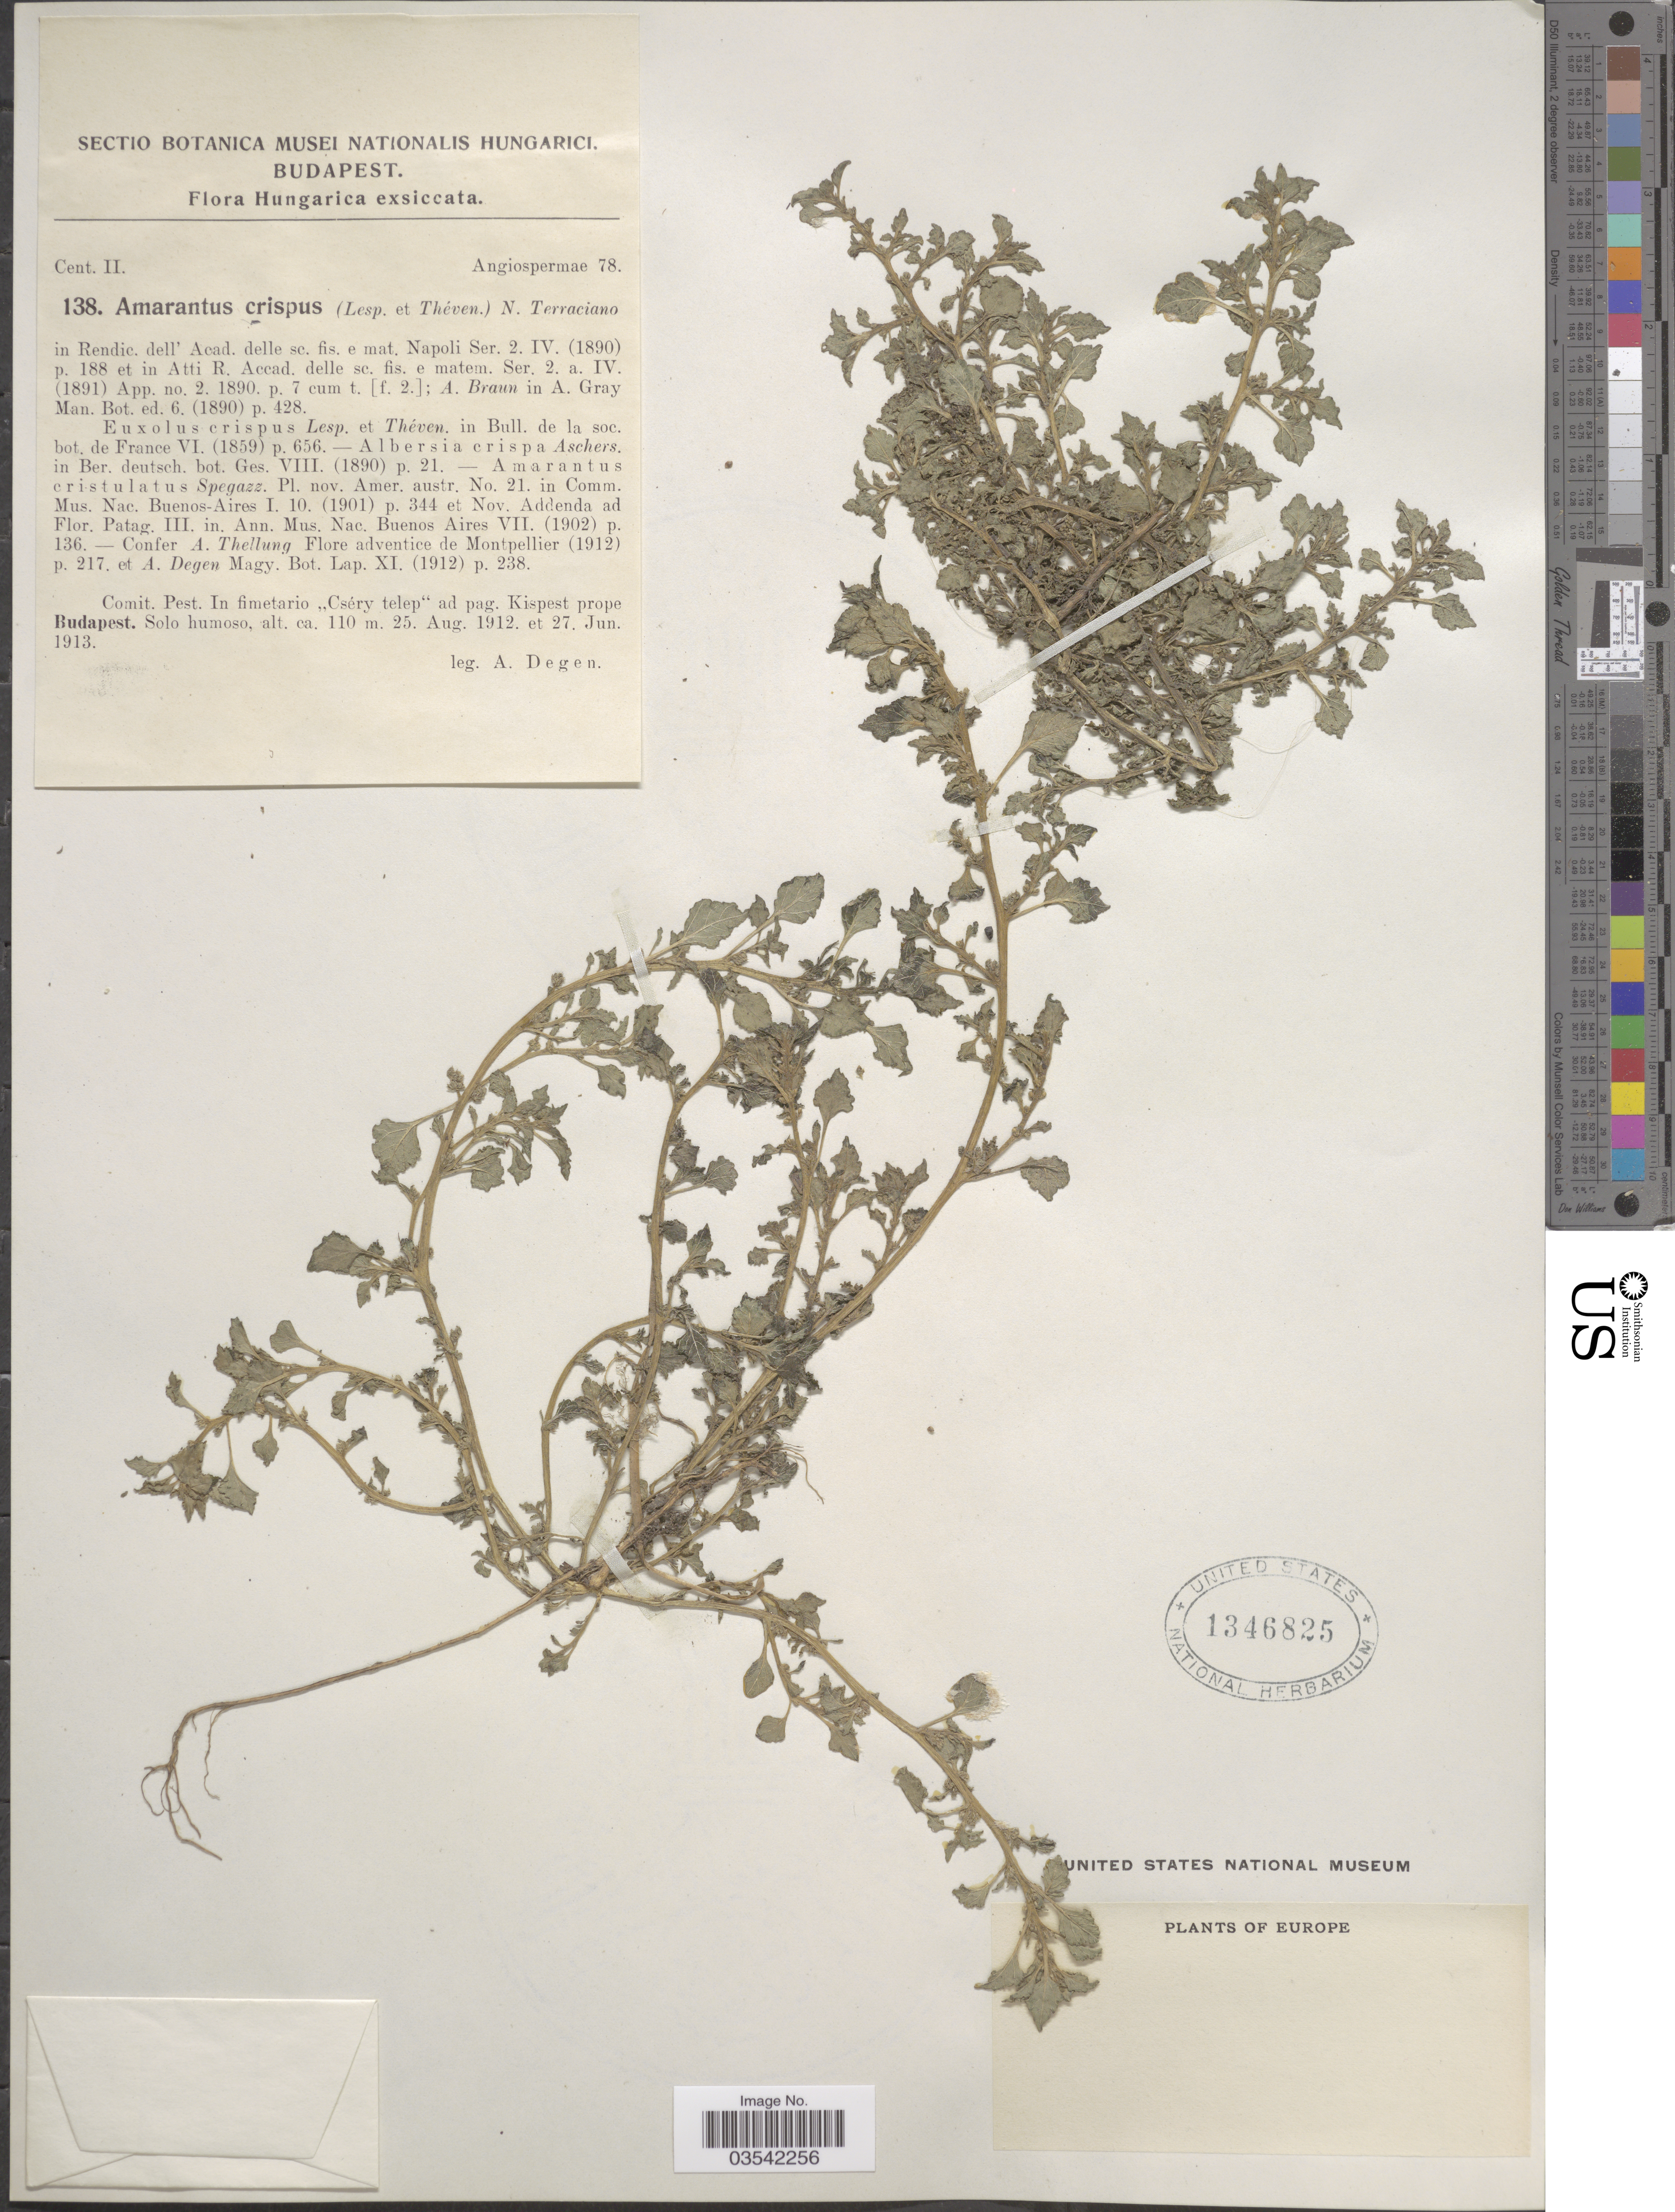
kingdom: Plantae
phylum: Tracheophyta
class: Magnoliopsida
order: Caryophyllales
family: Amaranthaceae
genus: Amaranthus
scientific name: Amaranthus crispus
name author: (Lesp. & Thévenau) A. Braun ex J.M. Coult. & S. Watson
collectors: A. Degen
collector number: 138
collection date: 1912-08-25/1913-06-27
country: Hungary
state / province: Budapest, Capital District of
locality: Hungarica. Comit. Pest. In fimetario "Cséry telep" ad pag. Kispest prope Budapest. Solo humoso.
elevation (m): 110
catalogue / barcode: US 1346825